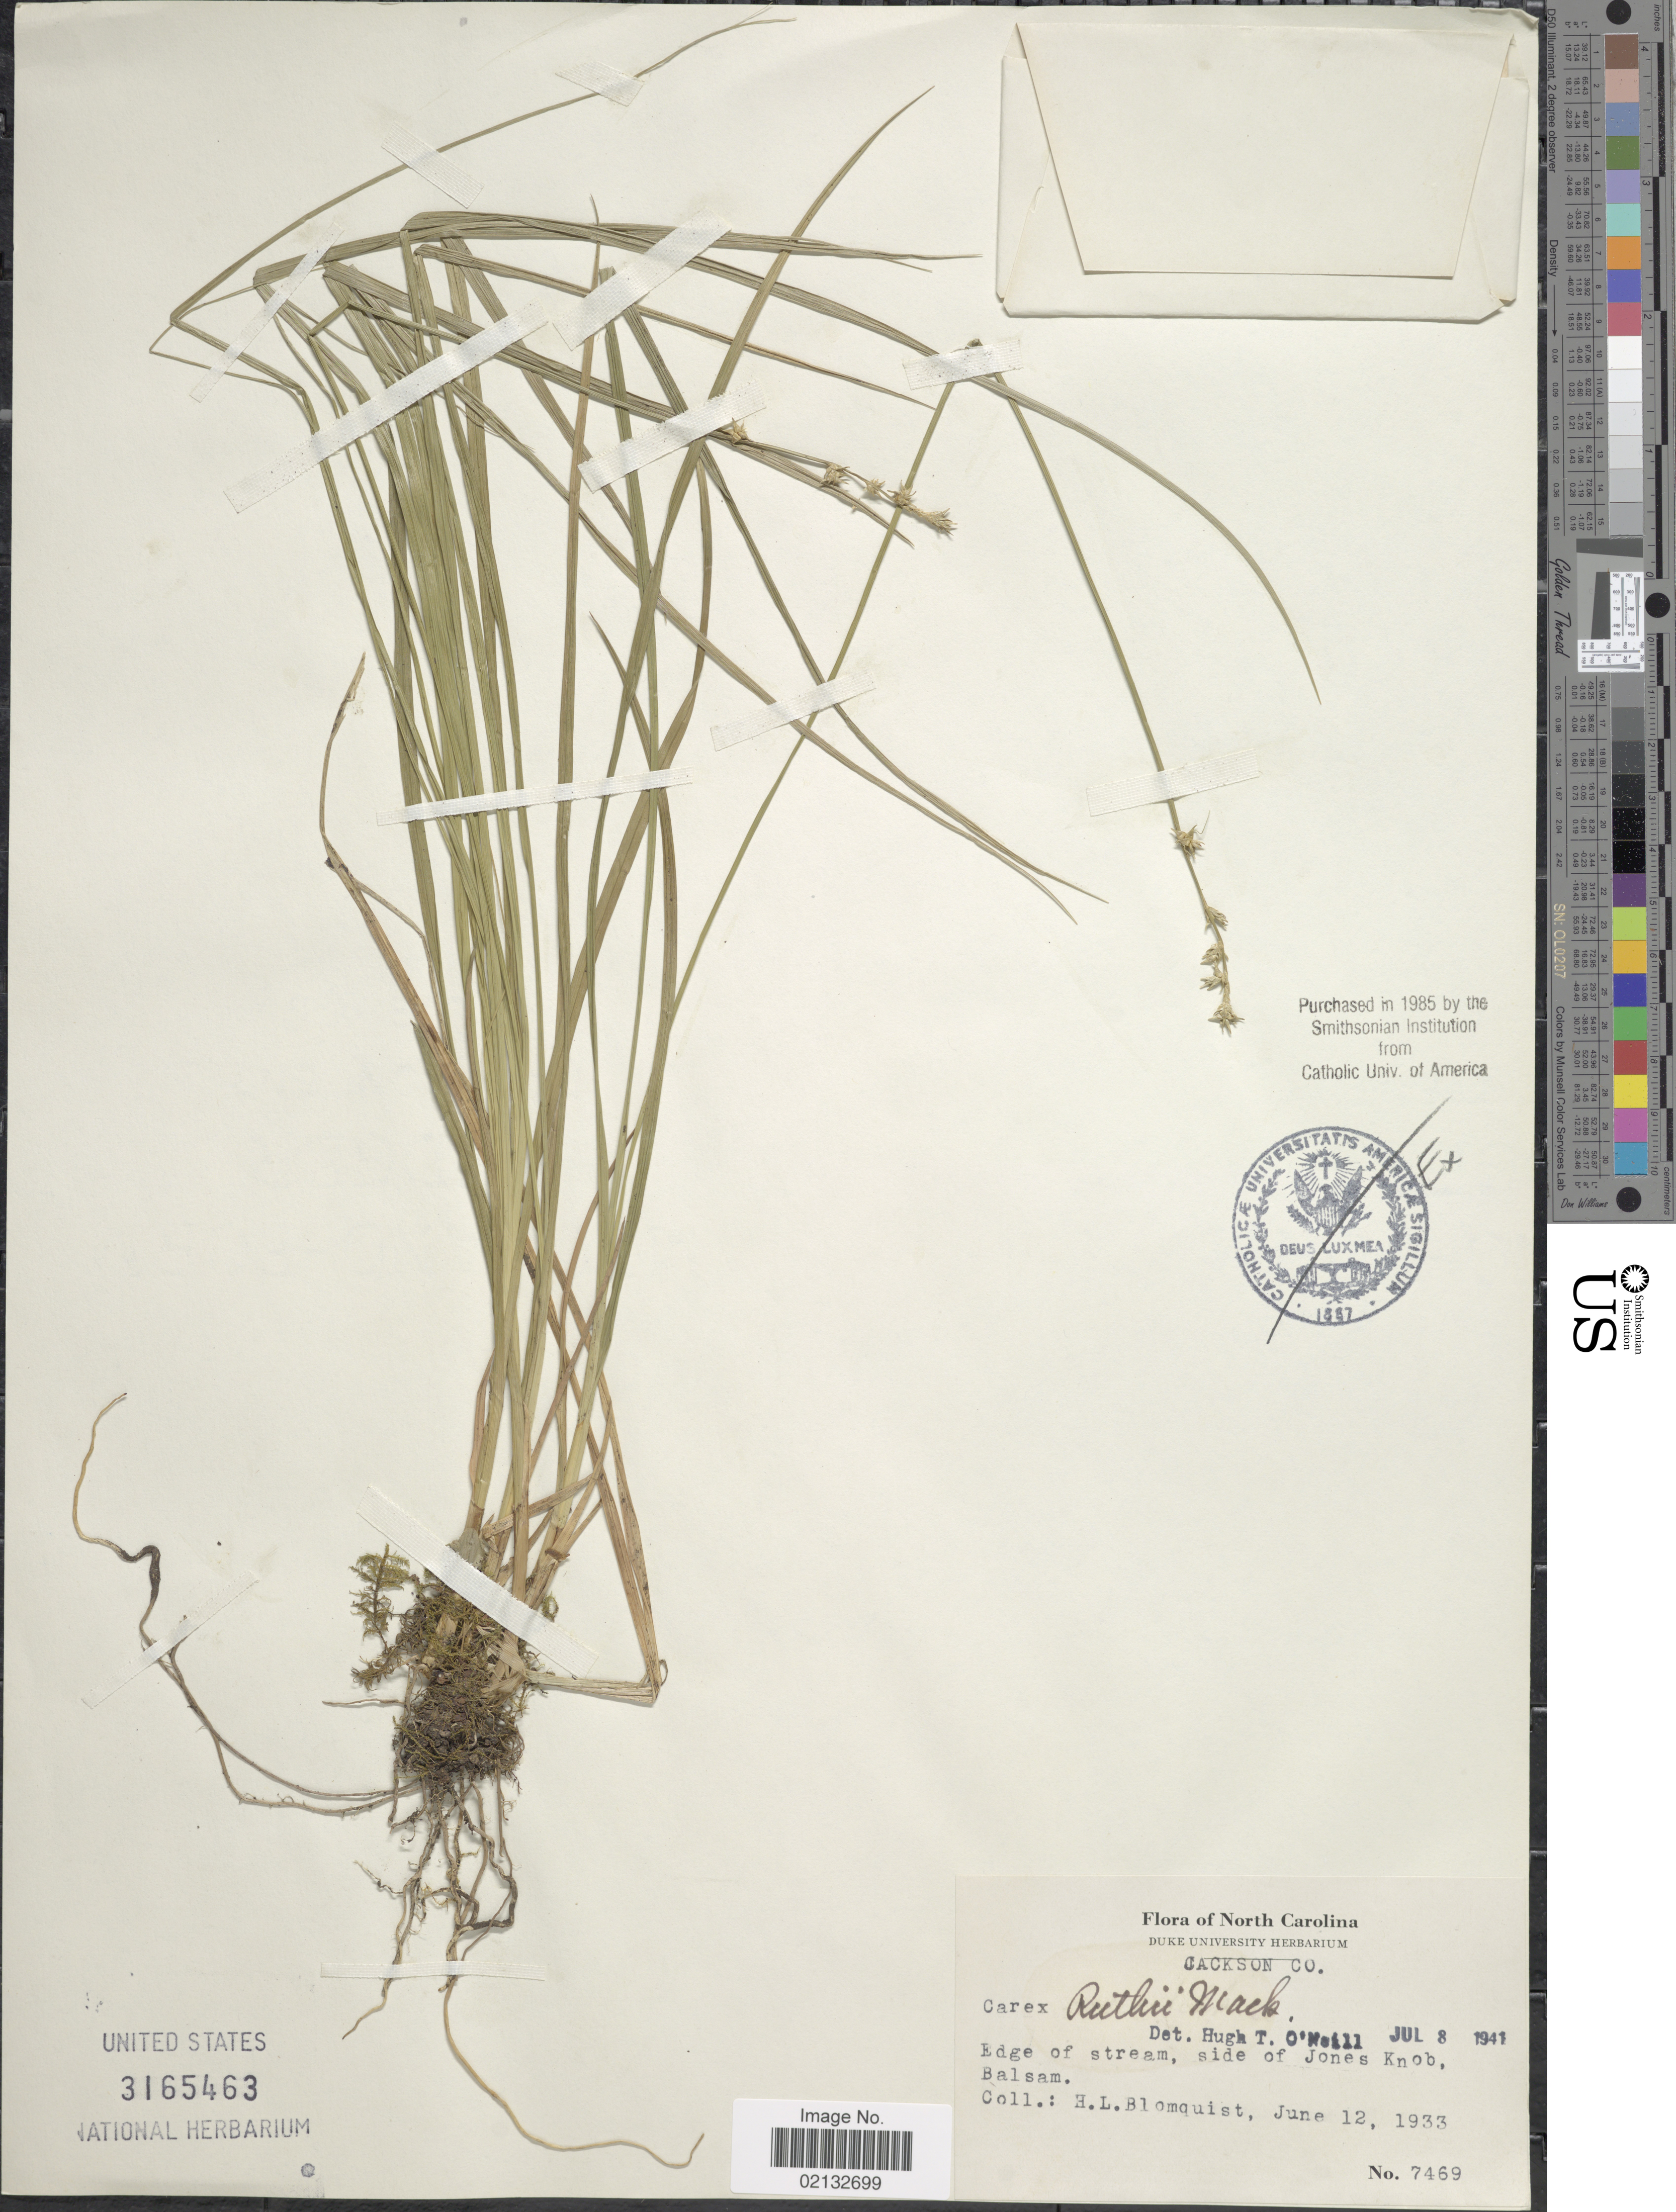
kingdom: Plantae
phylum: Tracheophyta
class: Liliopsida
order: Poales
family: Cyperaceae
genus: Carex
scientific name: Carex ruthii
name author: Mack.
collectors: H. Blomquist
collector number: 7469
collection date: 1933-06-12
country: United States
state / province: North Carolina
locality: Jackson Co. side of Jones Knob, Balsam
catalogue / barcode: US 3165463